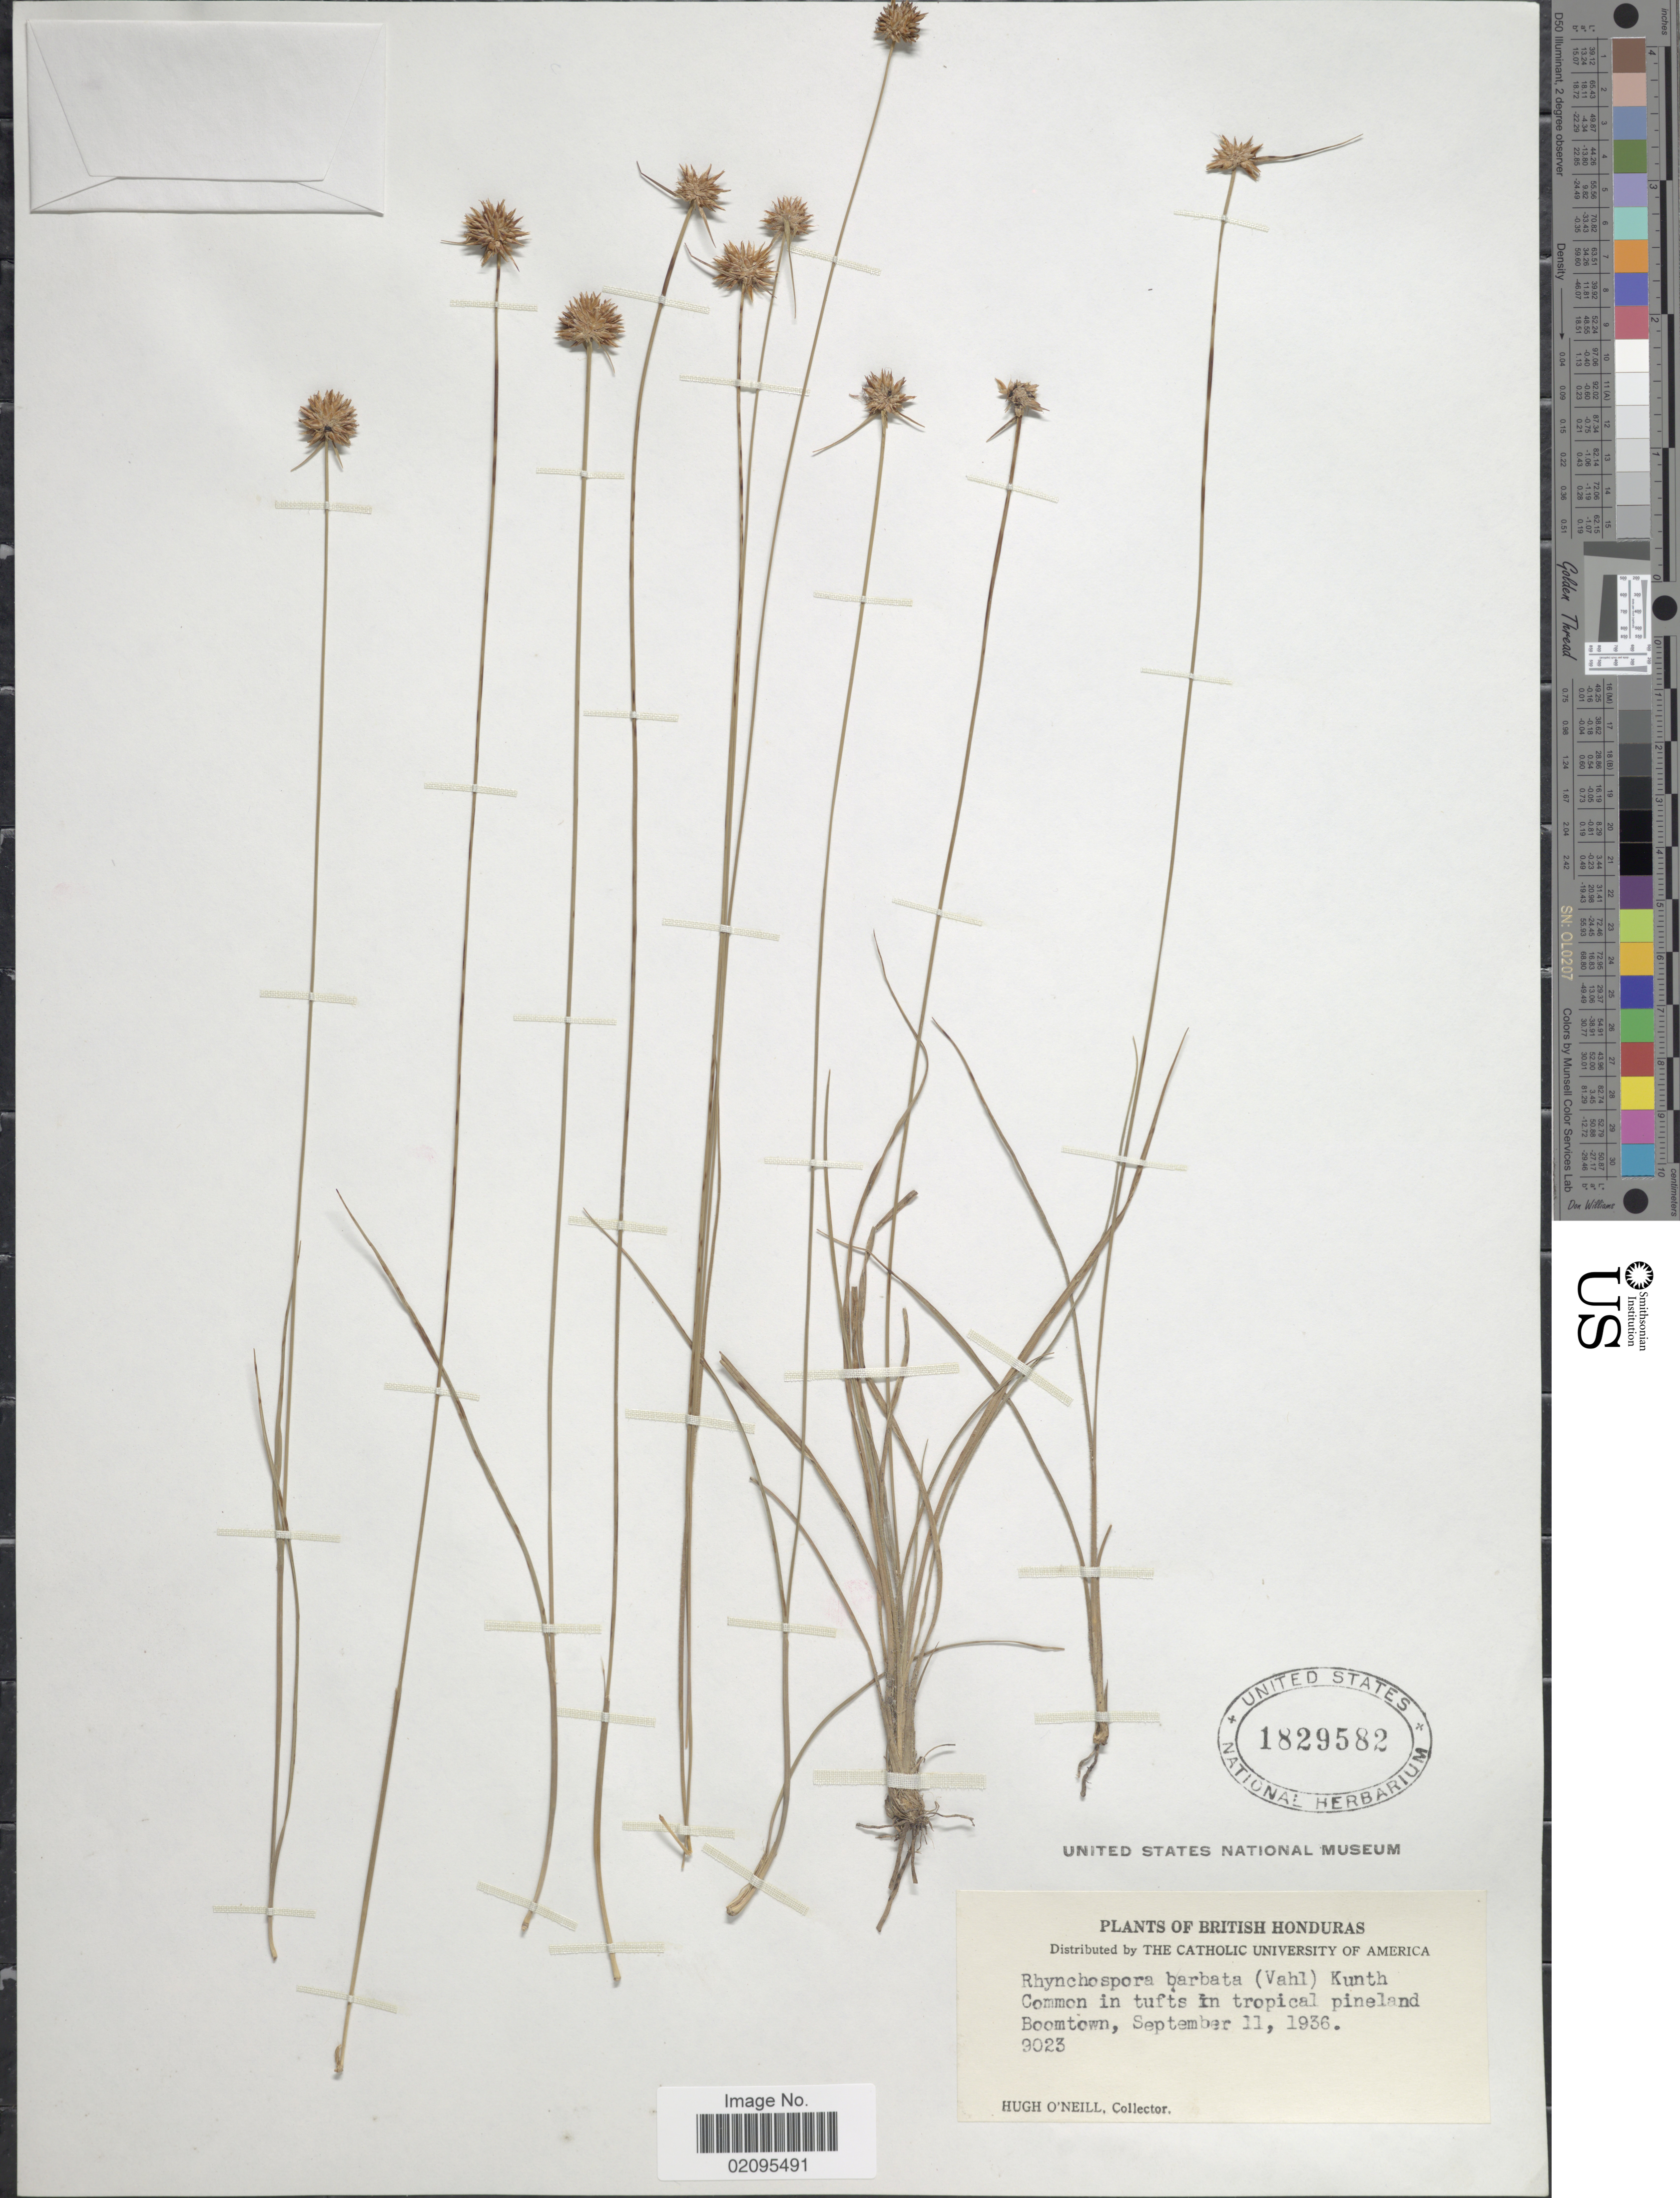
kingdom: Plantae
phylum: Tracheophyta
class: Liliopsida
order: Poales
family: Cyperaceae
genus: Rhynchospora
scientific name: Rhynchospora barbata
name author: (Vahl) Kunth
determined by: Alves, K.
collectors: H. O'Neill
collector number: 9023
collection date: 1936-09-11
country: Belize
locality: British Honduras, common in tufts in tropical pineland Boomtown.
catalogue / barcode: US 1829582